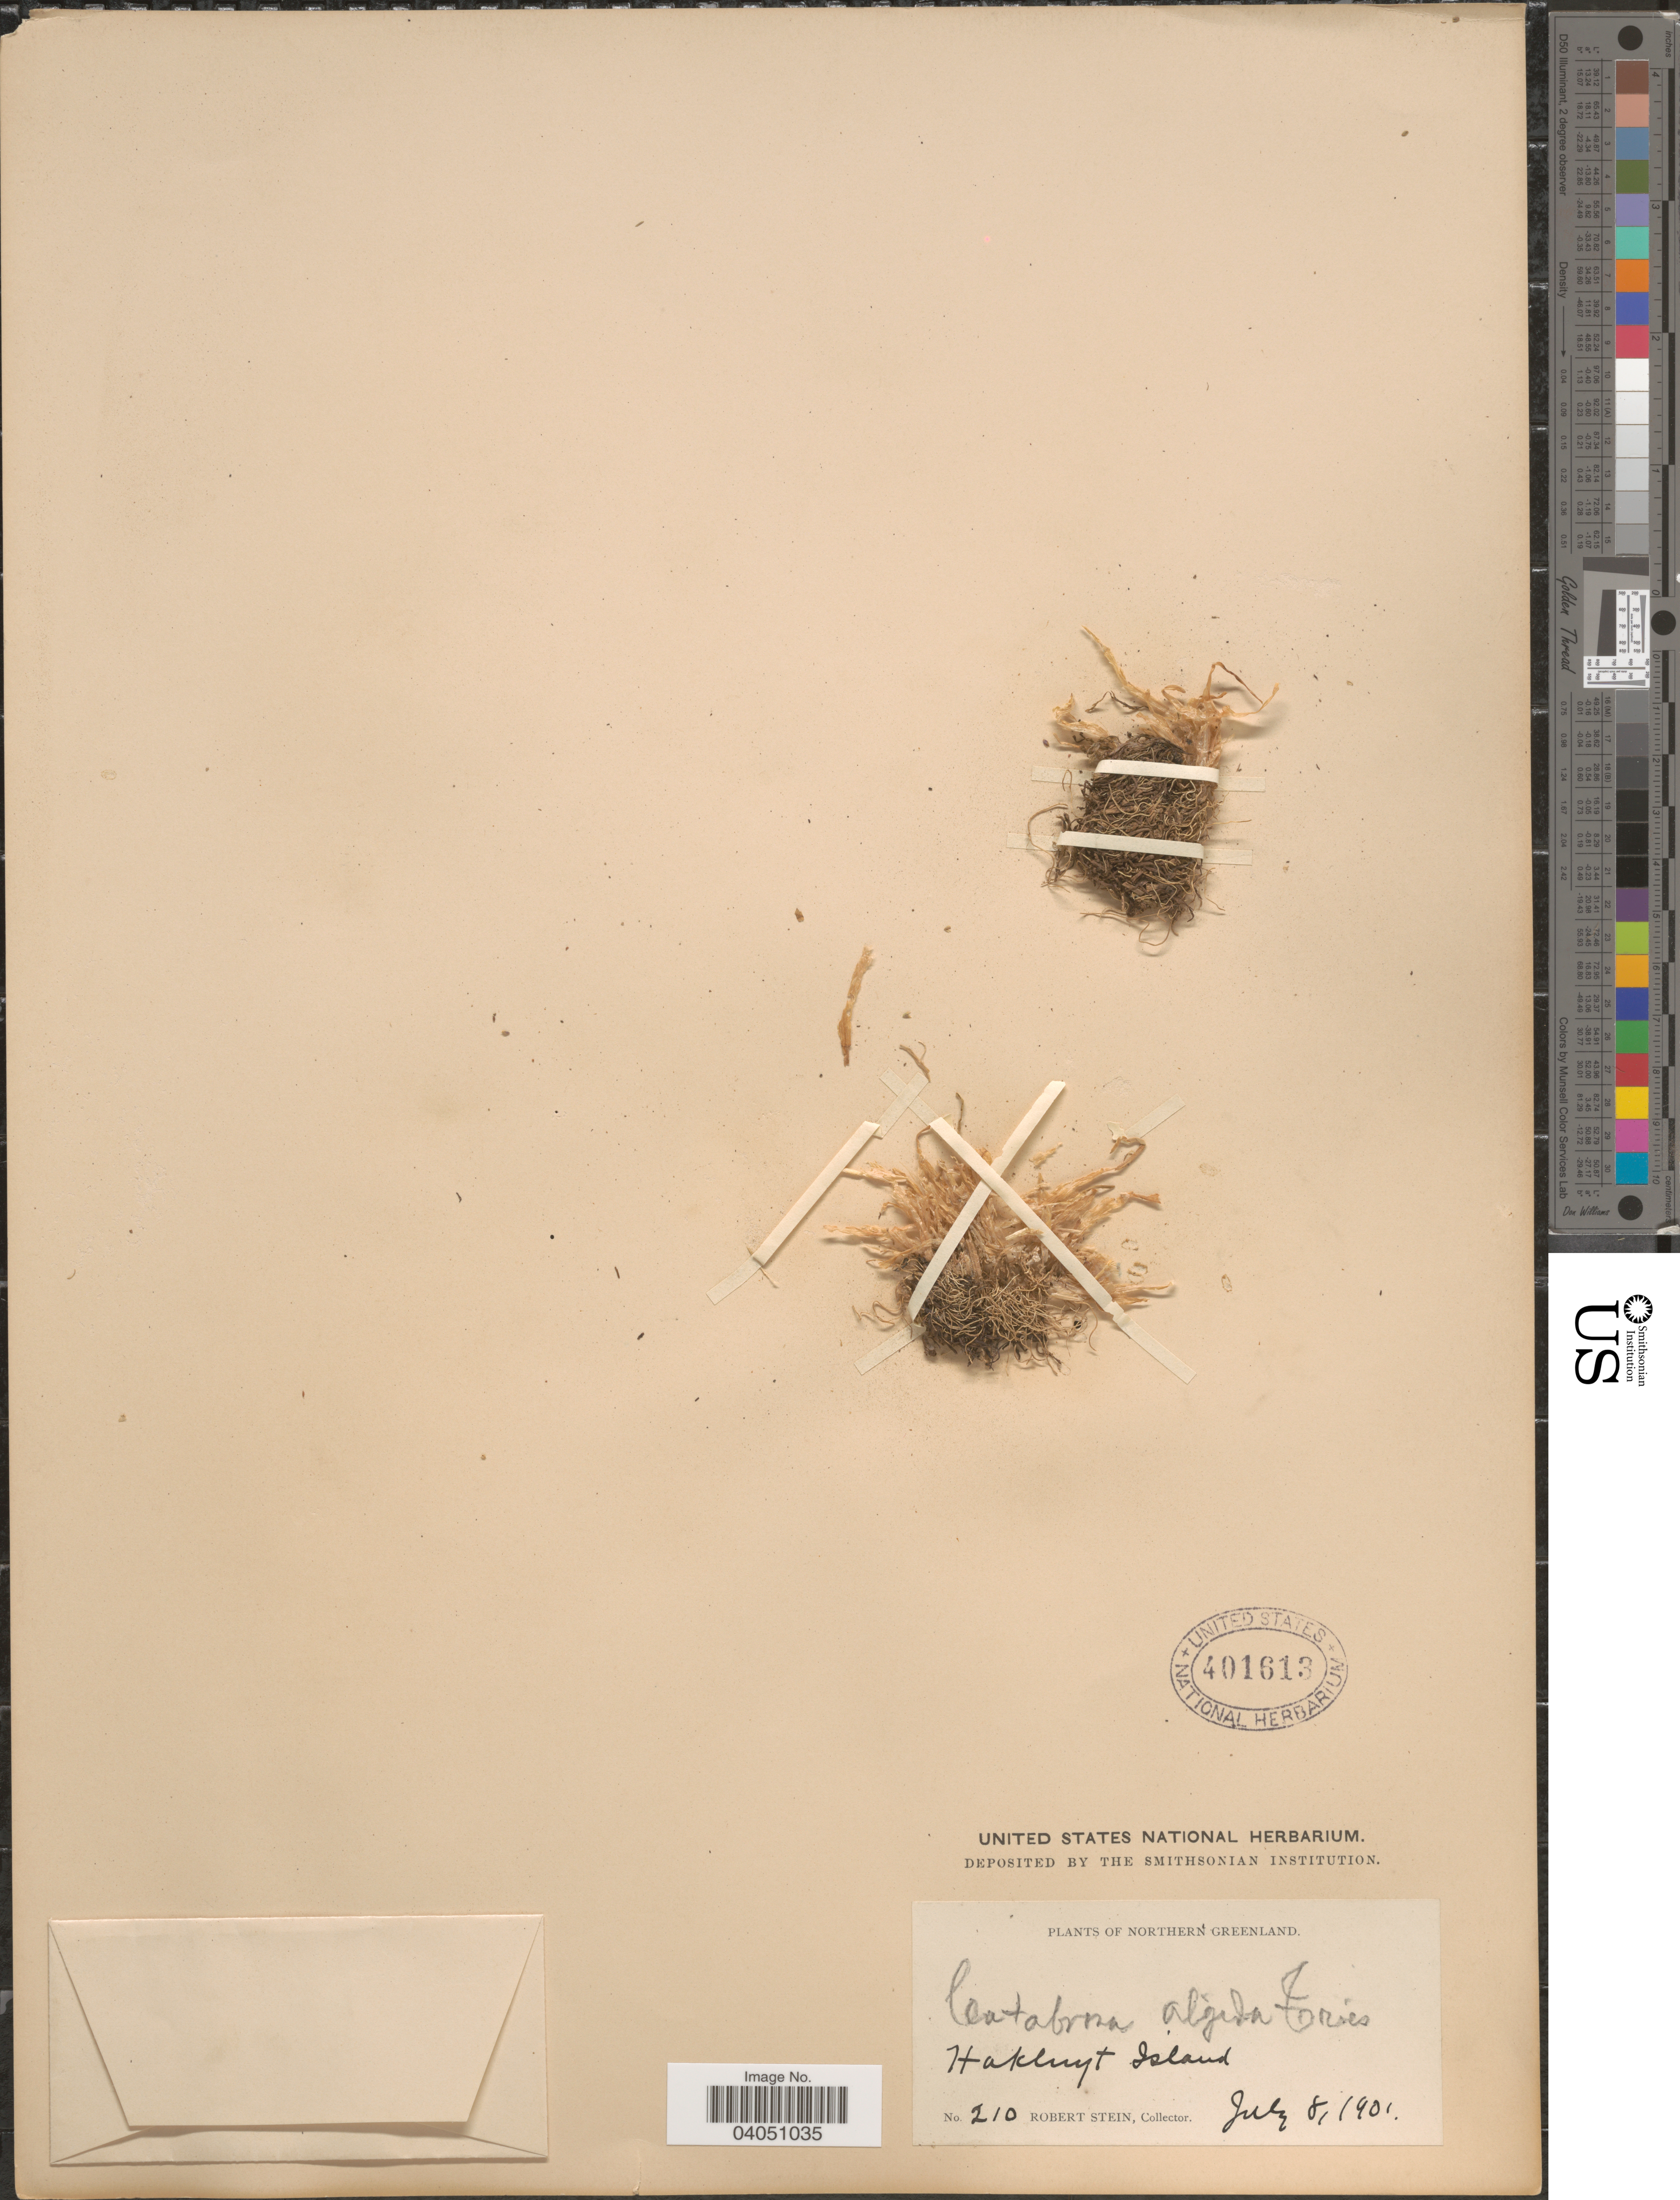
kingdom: Plantae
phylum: Tracheophyta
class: Liliopsida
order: Poales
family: Poaceae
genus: Phippsia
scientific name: Phippsia algida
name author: (Sol.) R. Br.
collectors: R. Stein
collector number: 210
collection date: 1901-07-08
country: Greenland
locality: Northern Greenland. Hackluyt Island.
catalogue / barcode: US 401613